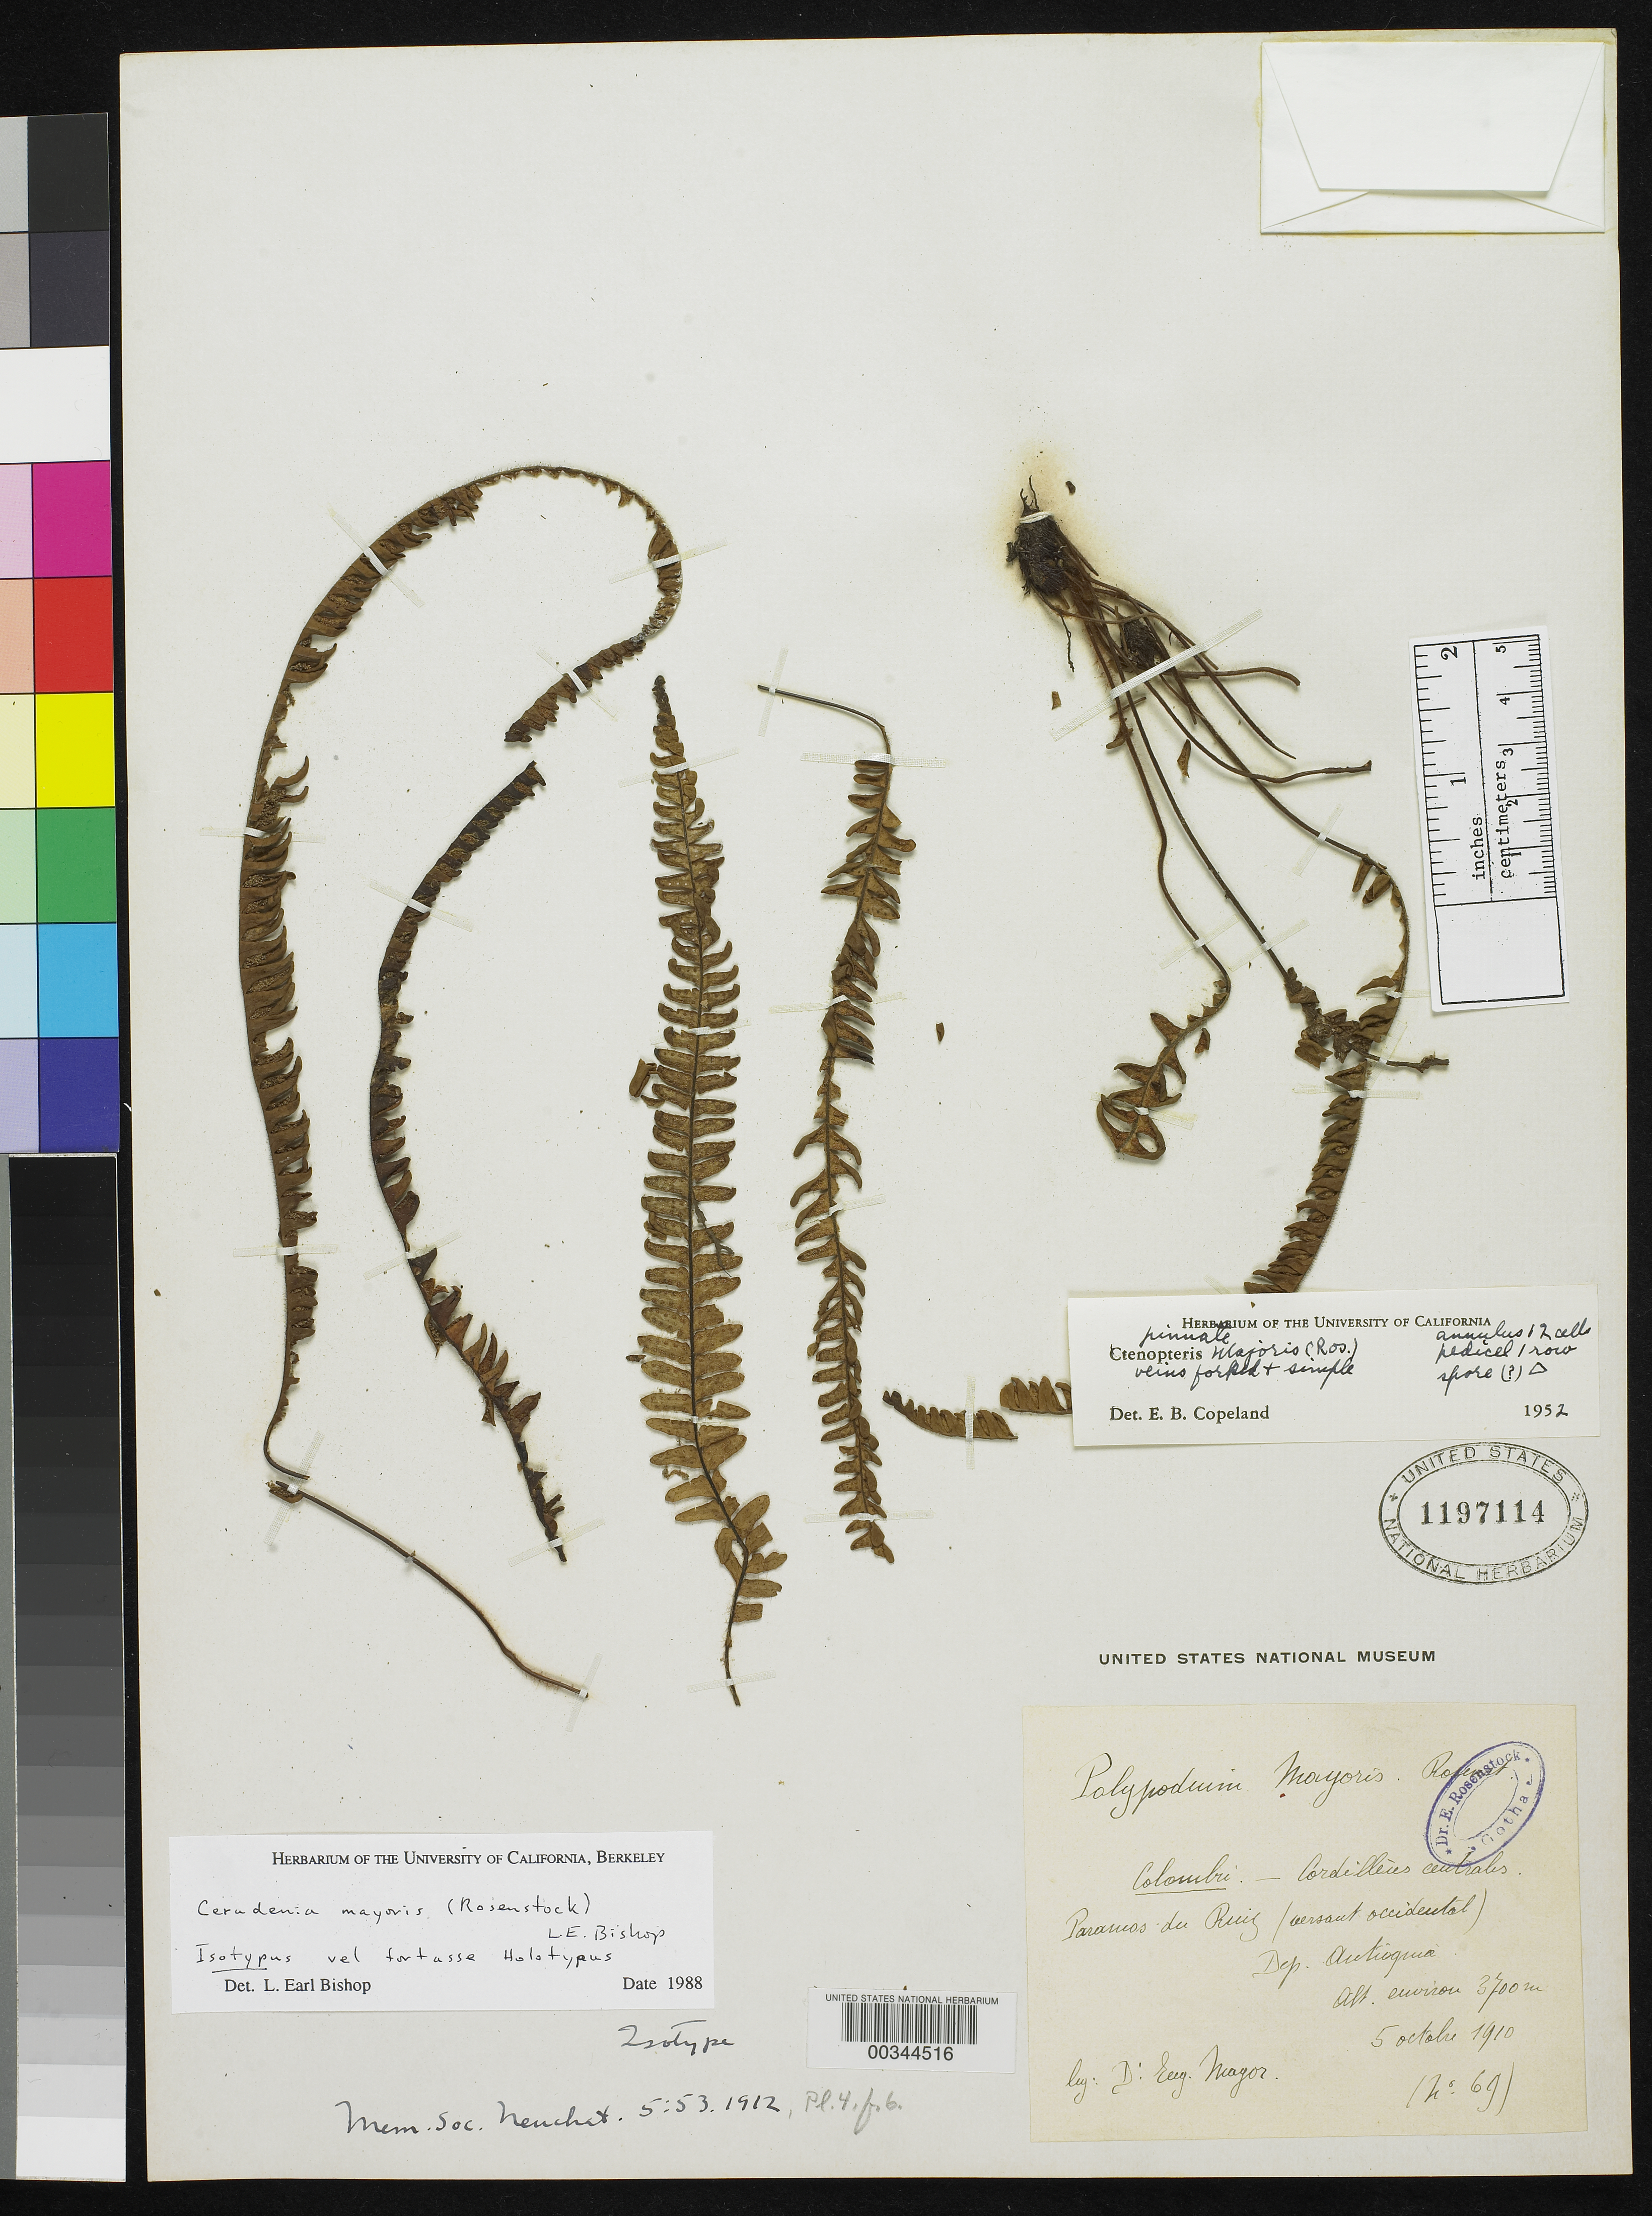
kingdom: Plantae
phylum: Tracheophyta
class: Polypodiopsida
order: Polypodiales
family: Polypodiaceae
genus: Polypodium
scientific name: Polypodium mayoris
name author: Rosenst.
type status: Isotype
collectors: E. Mayer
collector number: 69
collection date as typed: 05 Oct 1910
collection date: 1910-10-05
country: Colombia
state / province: Antioquia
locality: Cordilleris Centralis, Paramo du Ruiz.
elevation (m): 3700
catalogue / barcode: US 1197114